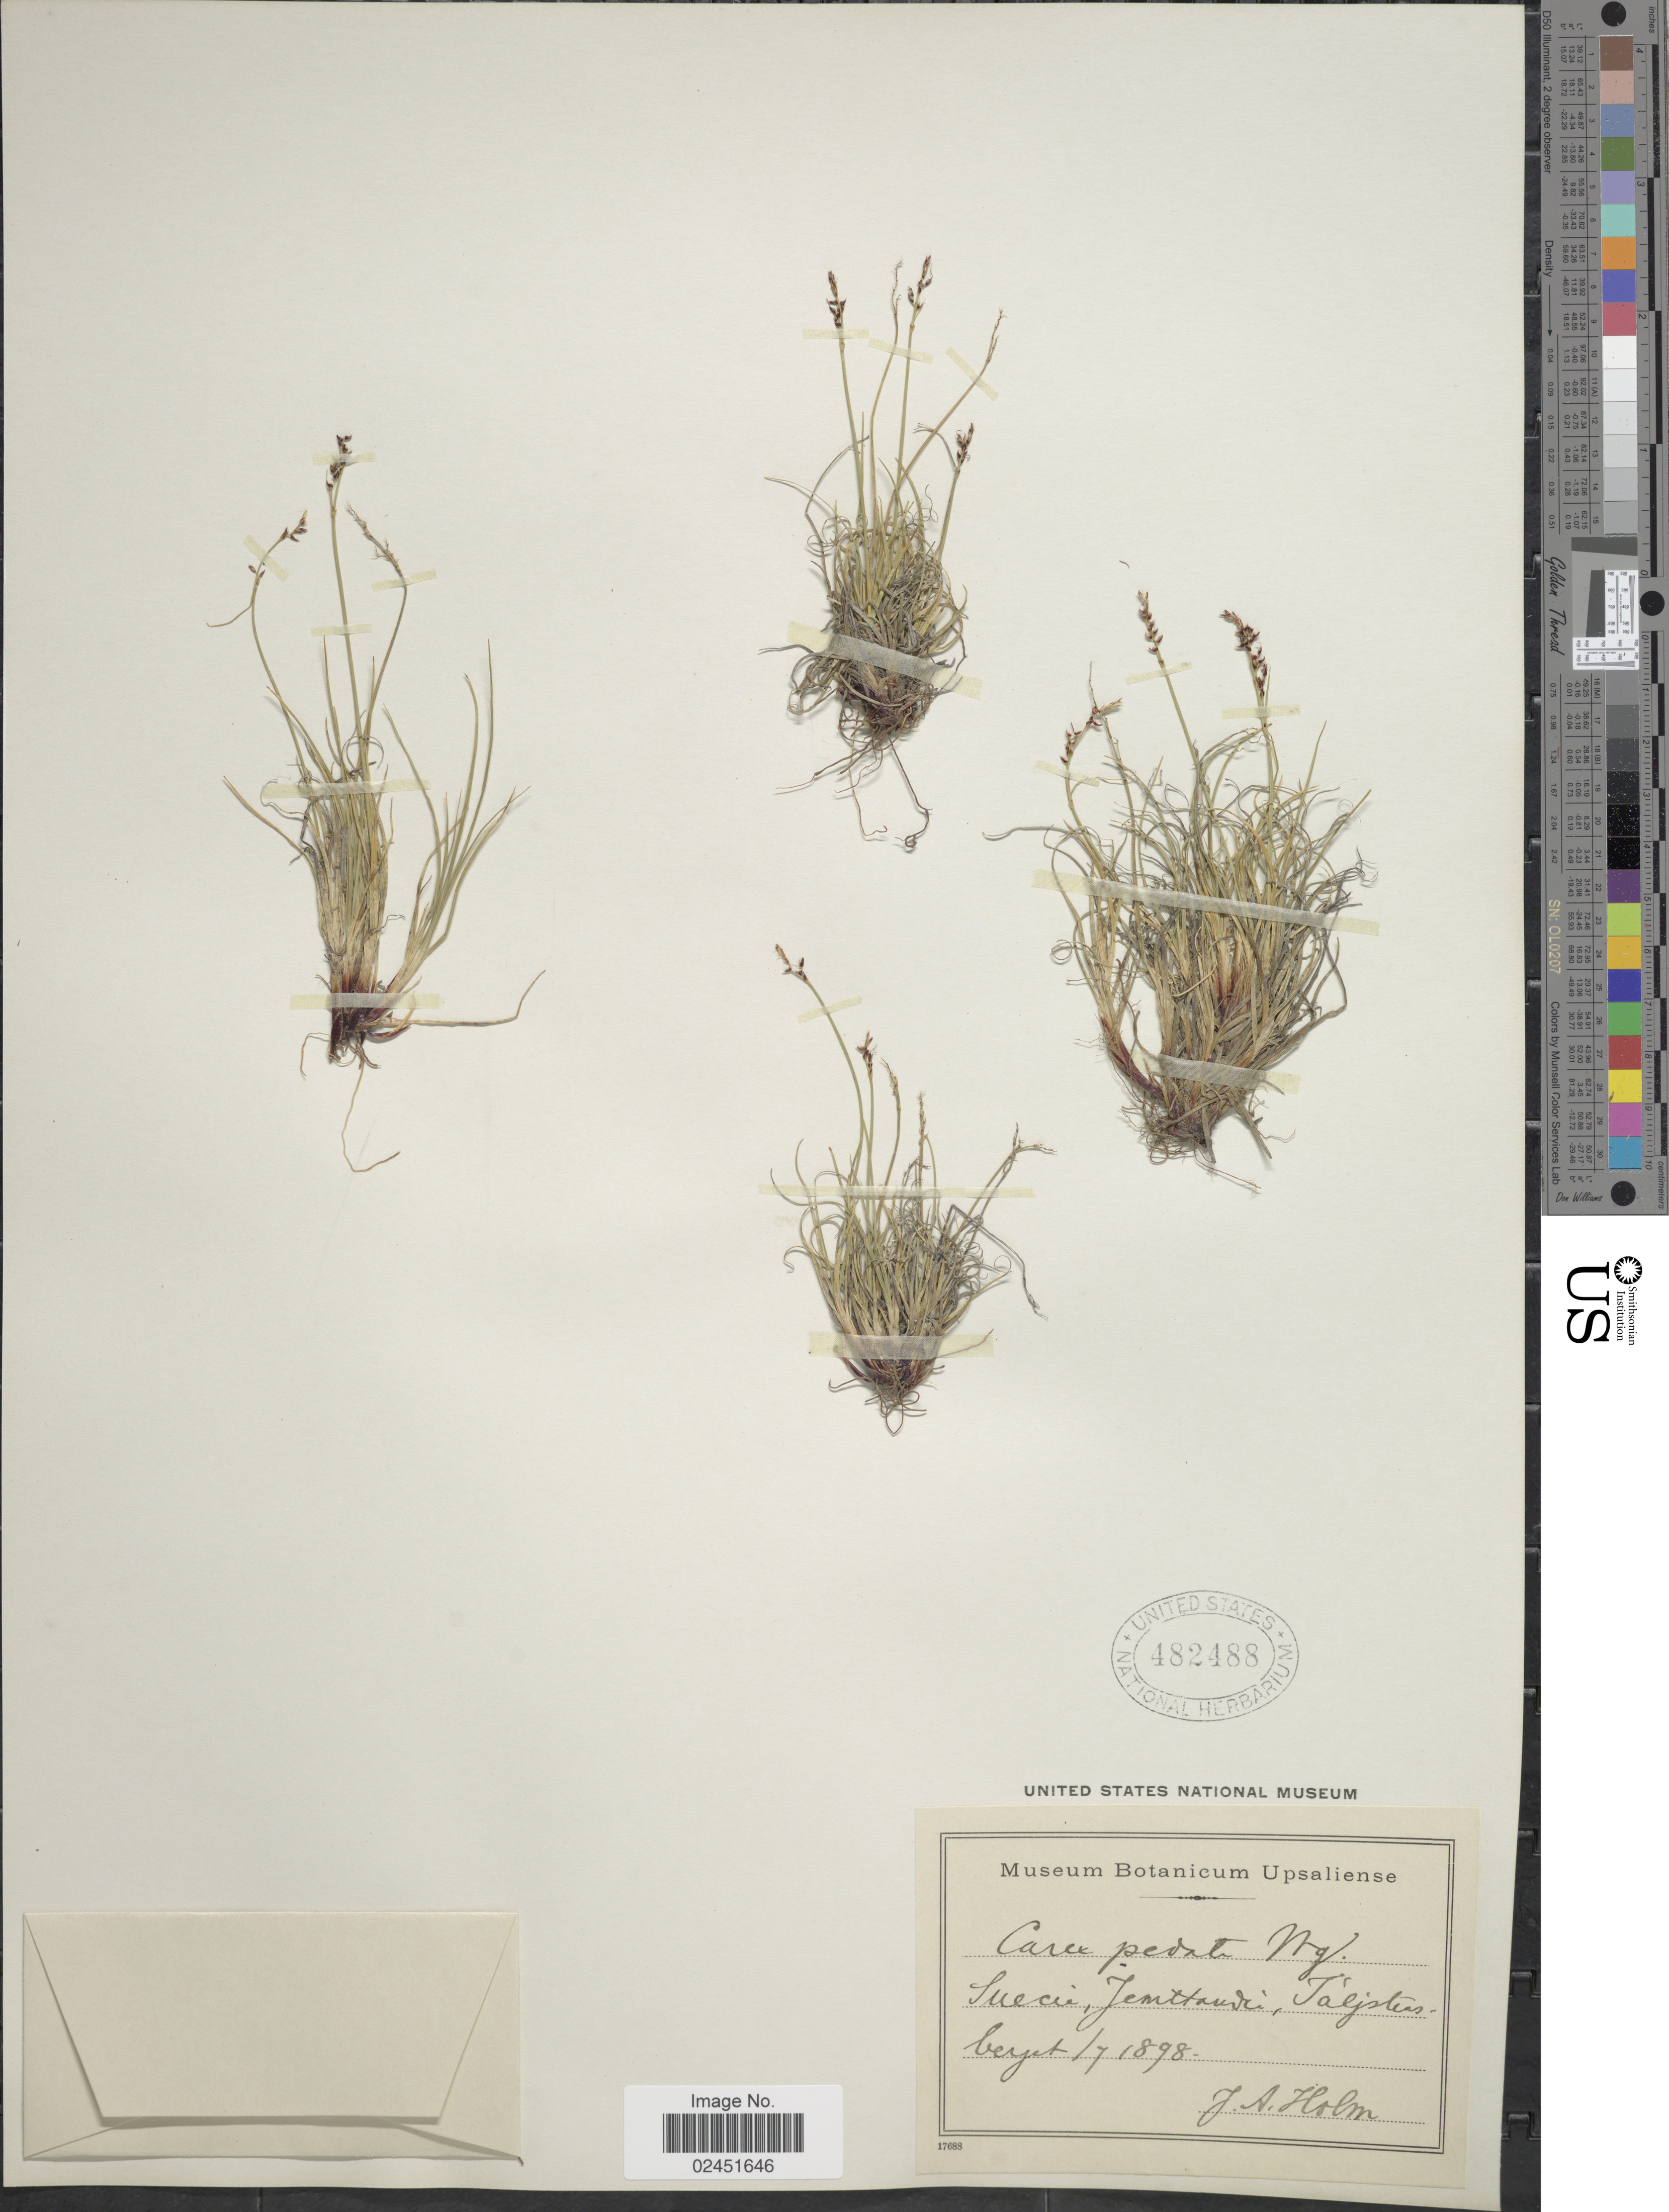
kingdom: Plantae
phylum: Tracheophyta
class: Liliopsida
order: Poales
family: Cyperaceae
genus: Carex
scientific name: Carex glacialis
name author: Mack.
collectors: J. Holm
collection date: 1898-07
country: Sweden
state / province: Jämtland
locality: Suecia, Jemtlandia, Taljstensberget [interpreted]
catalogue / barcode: US 482488